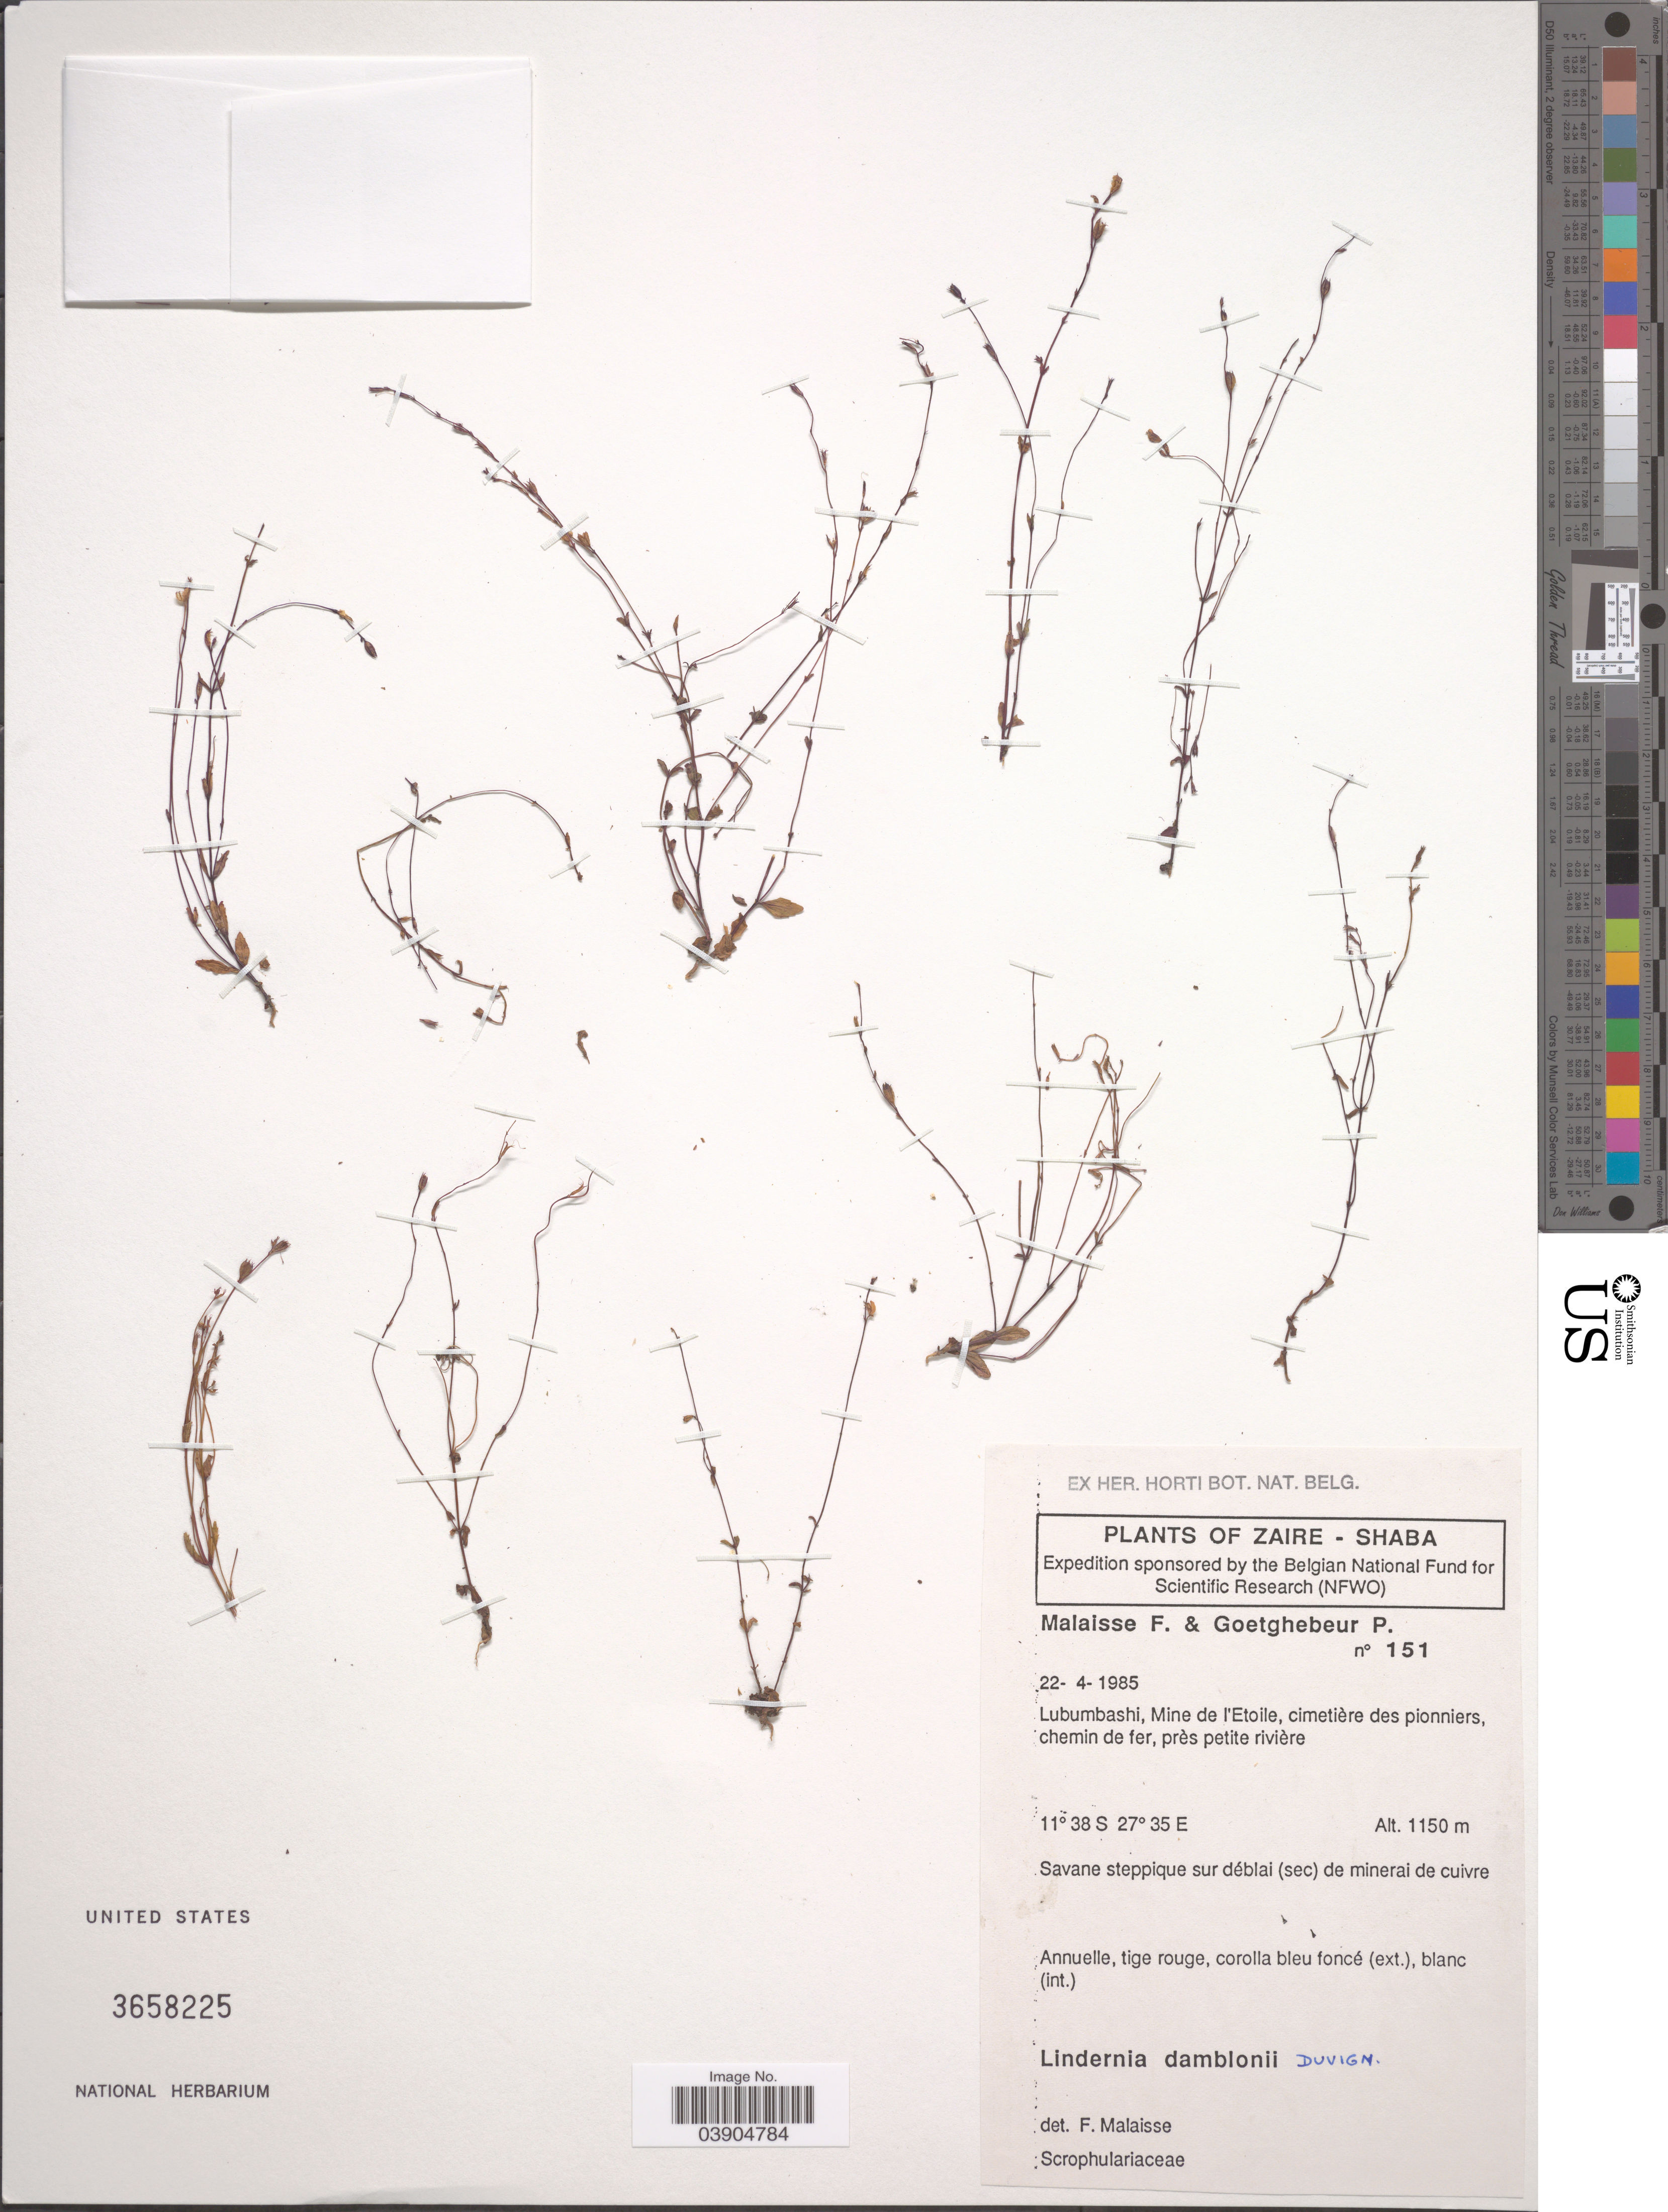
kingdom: Plantae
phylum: Tracheophyta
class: Magnoliopsida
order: Lamiales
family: Linderniaceae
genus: Lindernia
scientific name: Lindernia damblonii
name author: P.A. Duvign.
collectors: F. Malaisse & P. Goetghebeur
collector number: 151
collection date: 1985-04-22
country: Congo, Democratic Republic of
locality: Shaba. Lubumbashi, Mine de l'Etoile.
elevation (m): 1150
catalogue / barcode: US 3658225